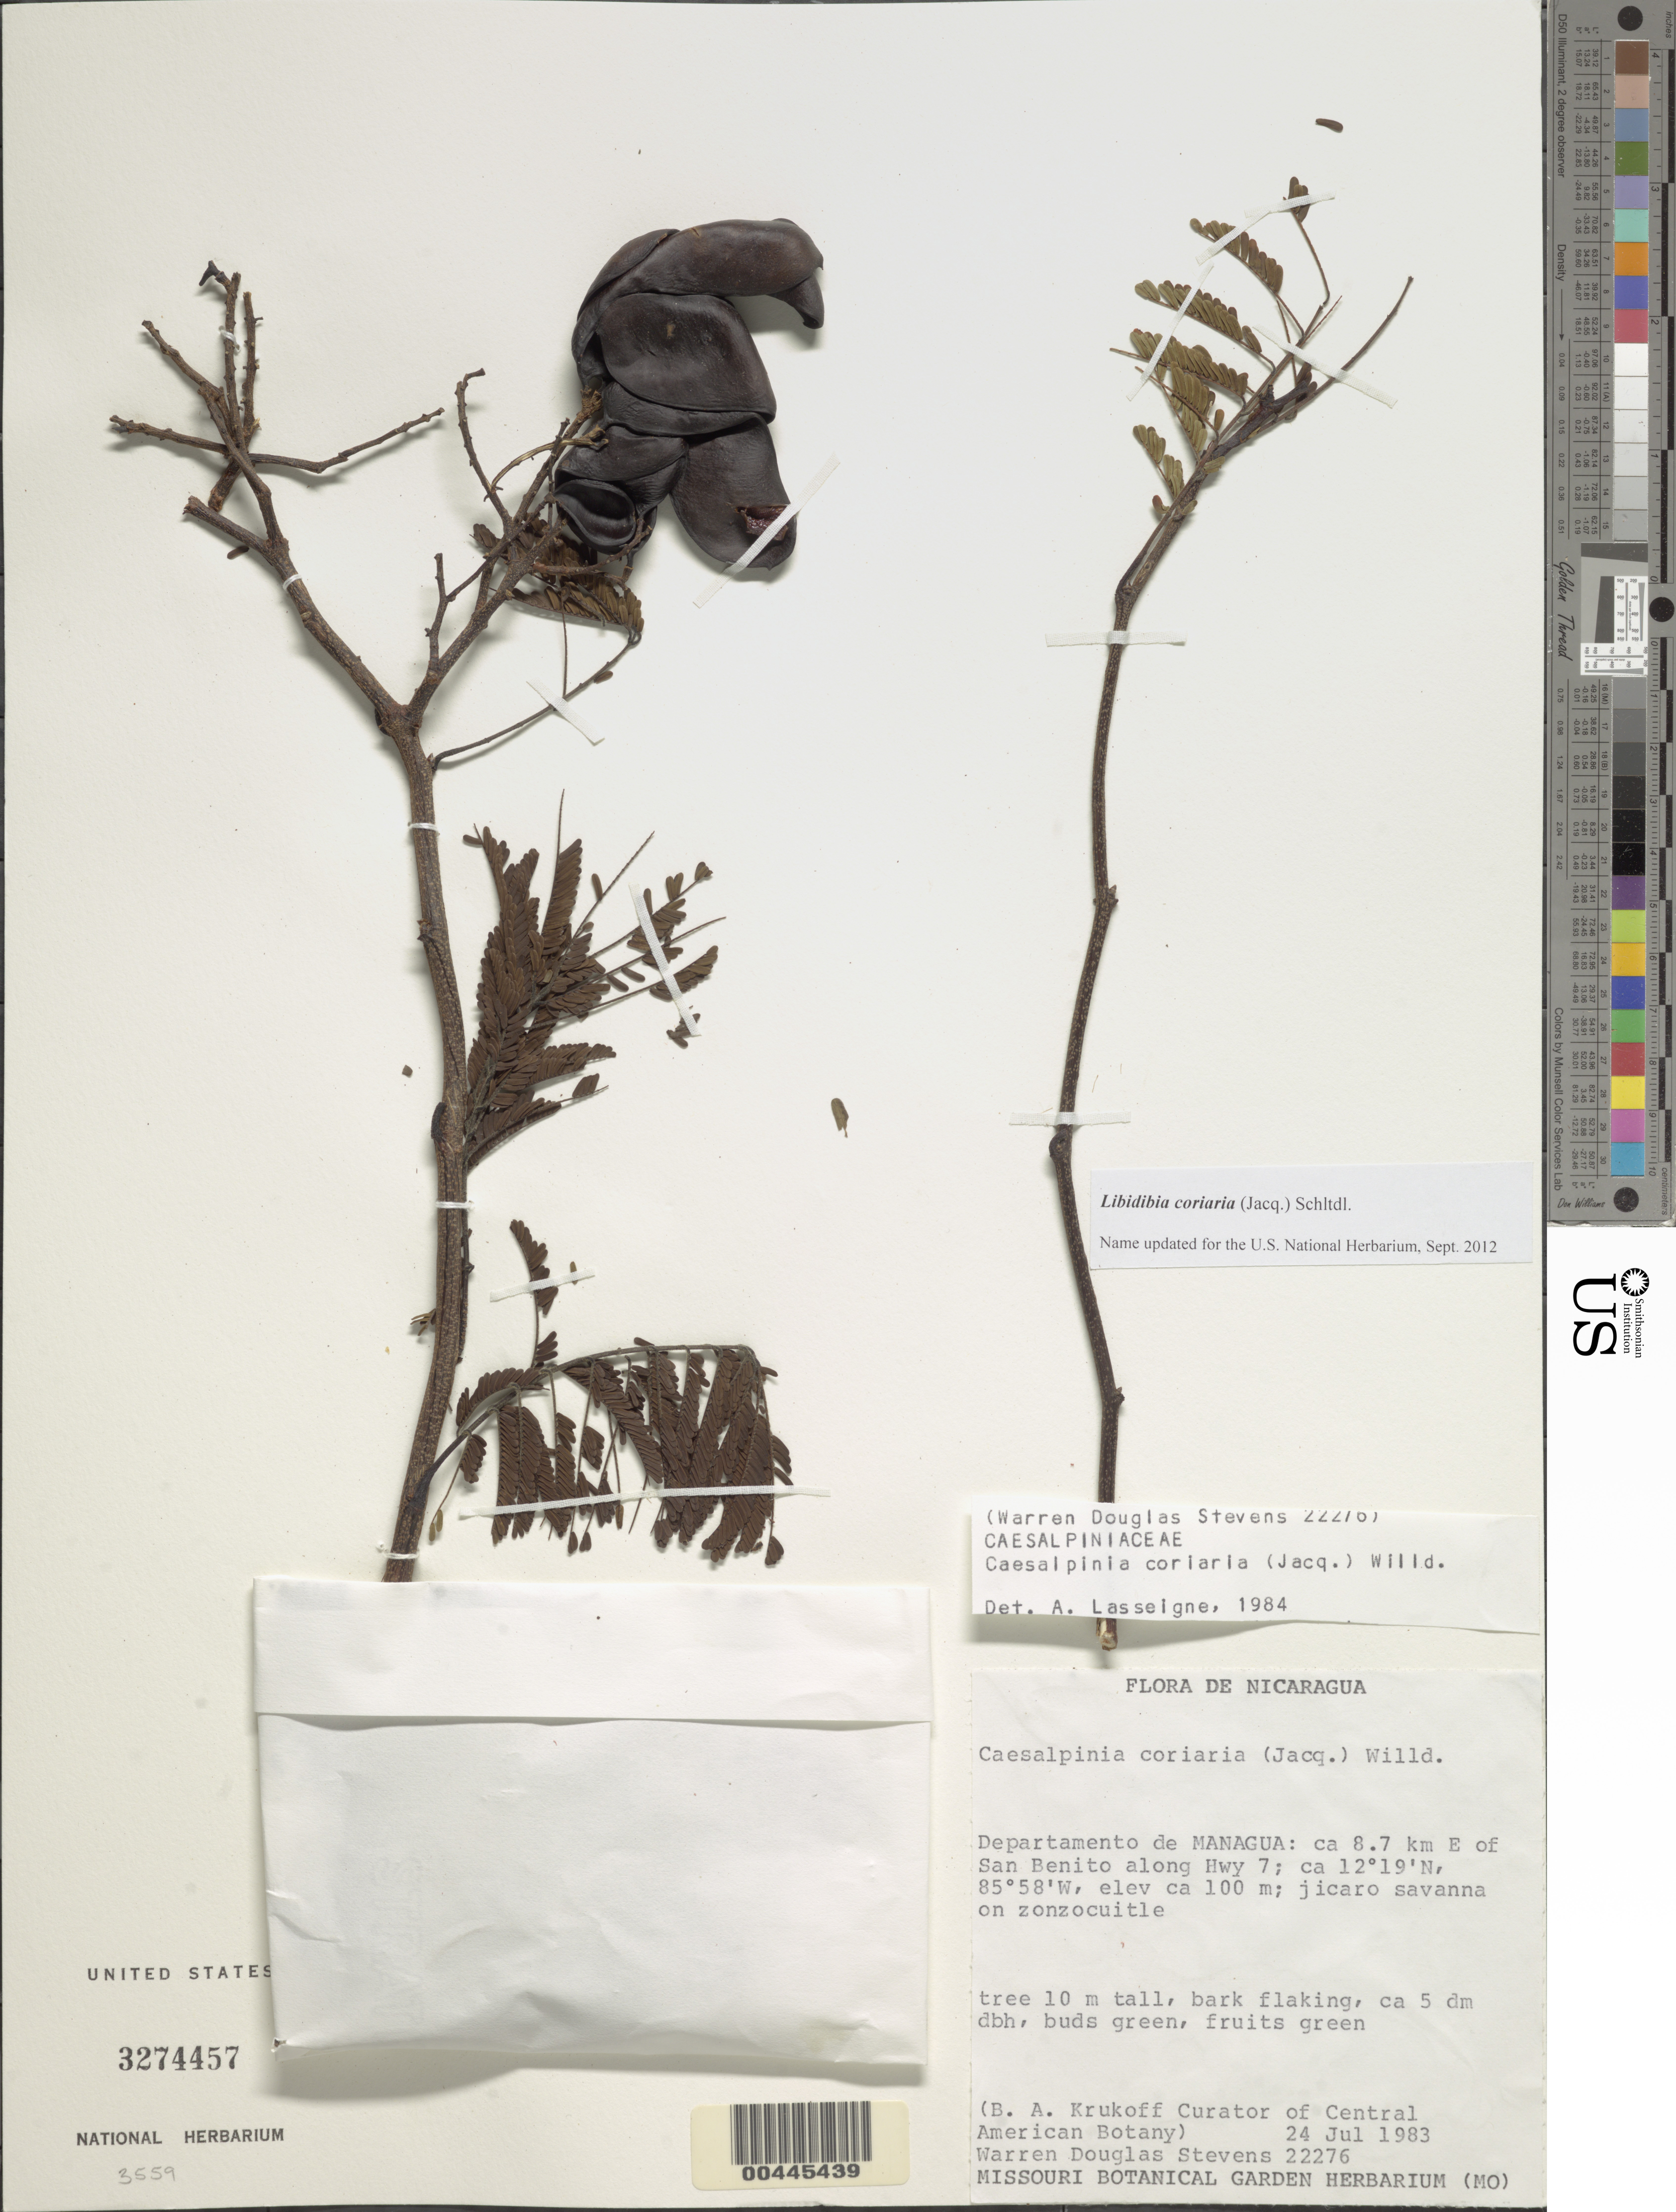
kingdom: Plantae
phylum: Tracheophyta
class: Magnoliopsida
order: Fabales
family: Fabaceae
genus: Libidibia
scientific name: Libidibia coriaria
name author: (Jacq.) Schltdl.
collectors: W. D. Stevens & B. A. Krukoff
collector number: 22276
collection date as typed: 24 Jul 1983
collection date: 1983-07-24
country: Nicaragua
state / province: Managua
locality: E of san benito along hwy 7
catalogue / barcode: US 3274457